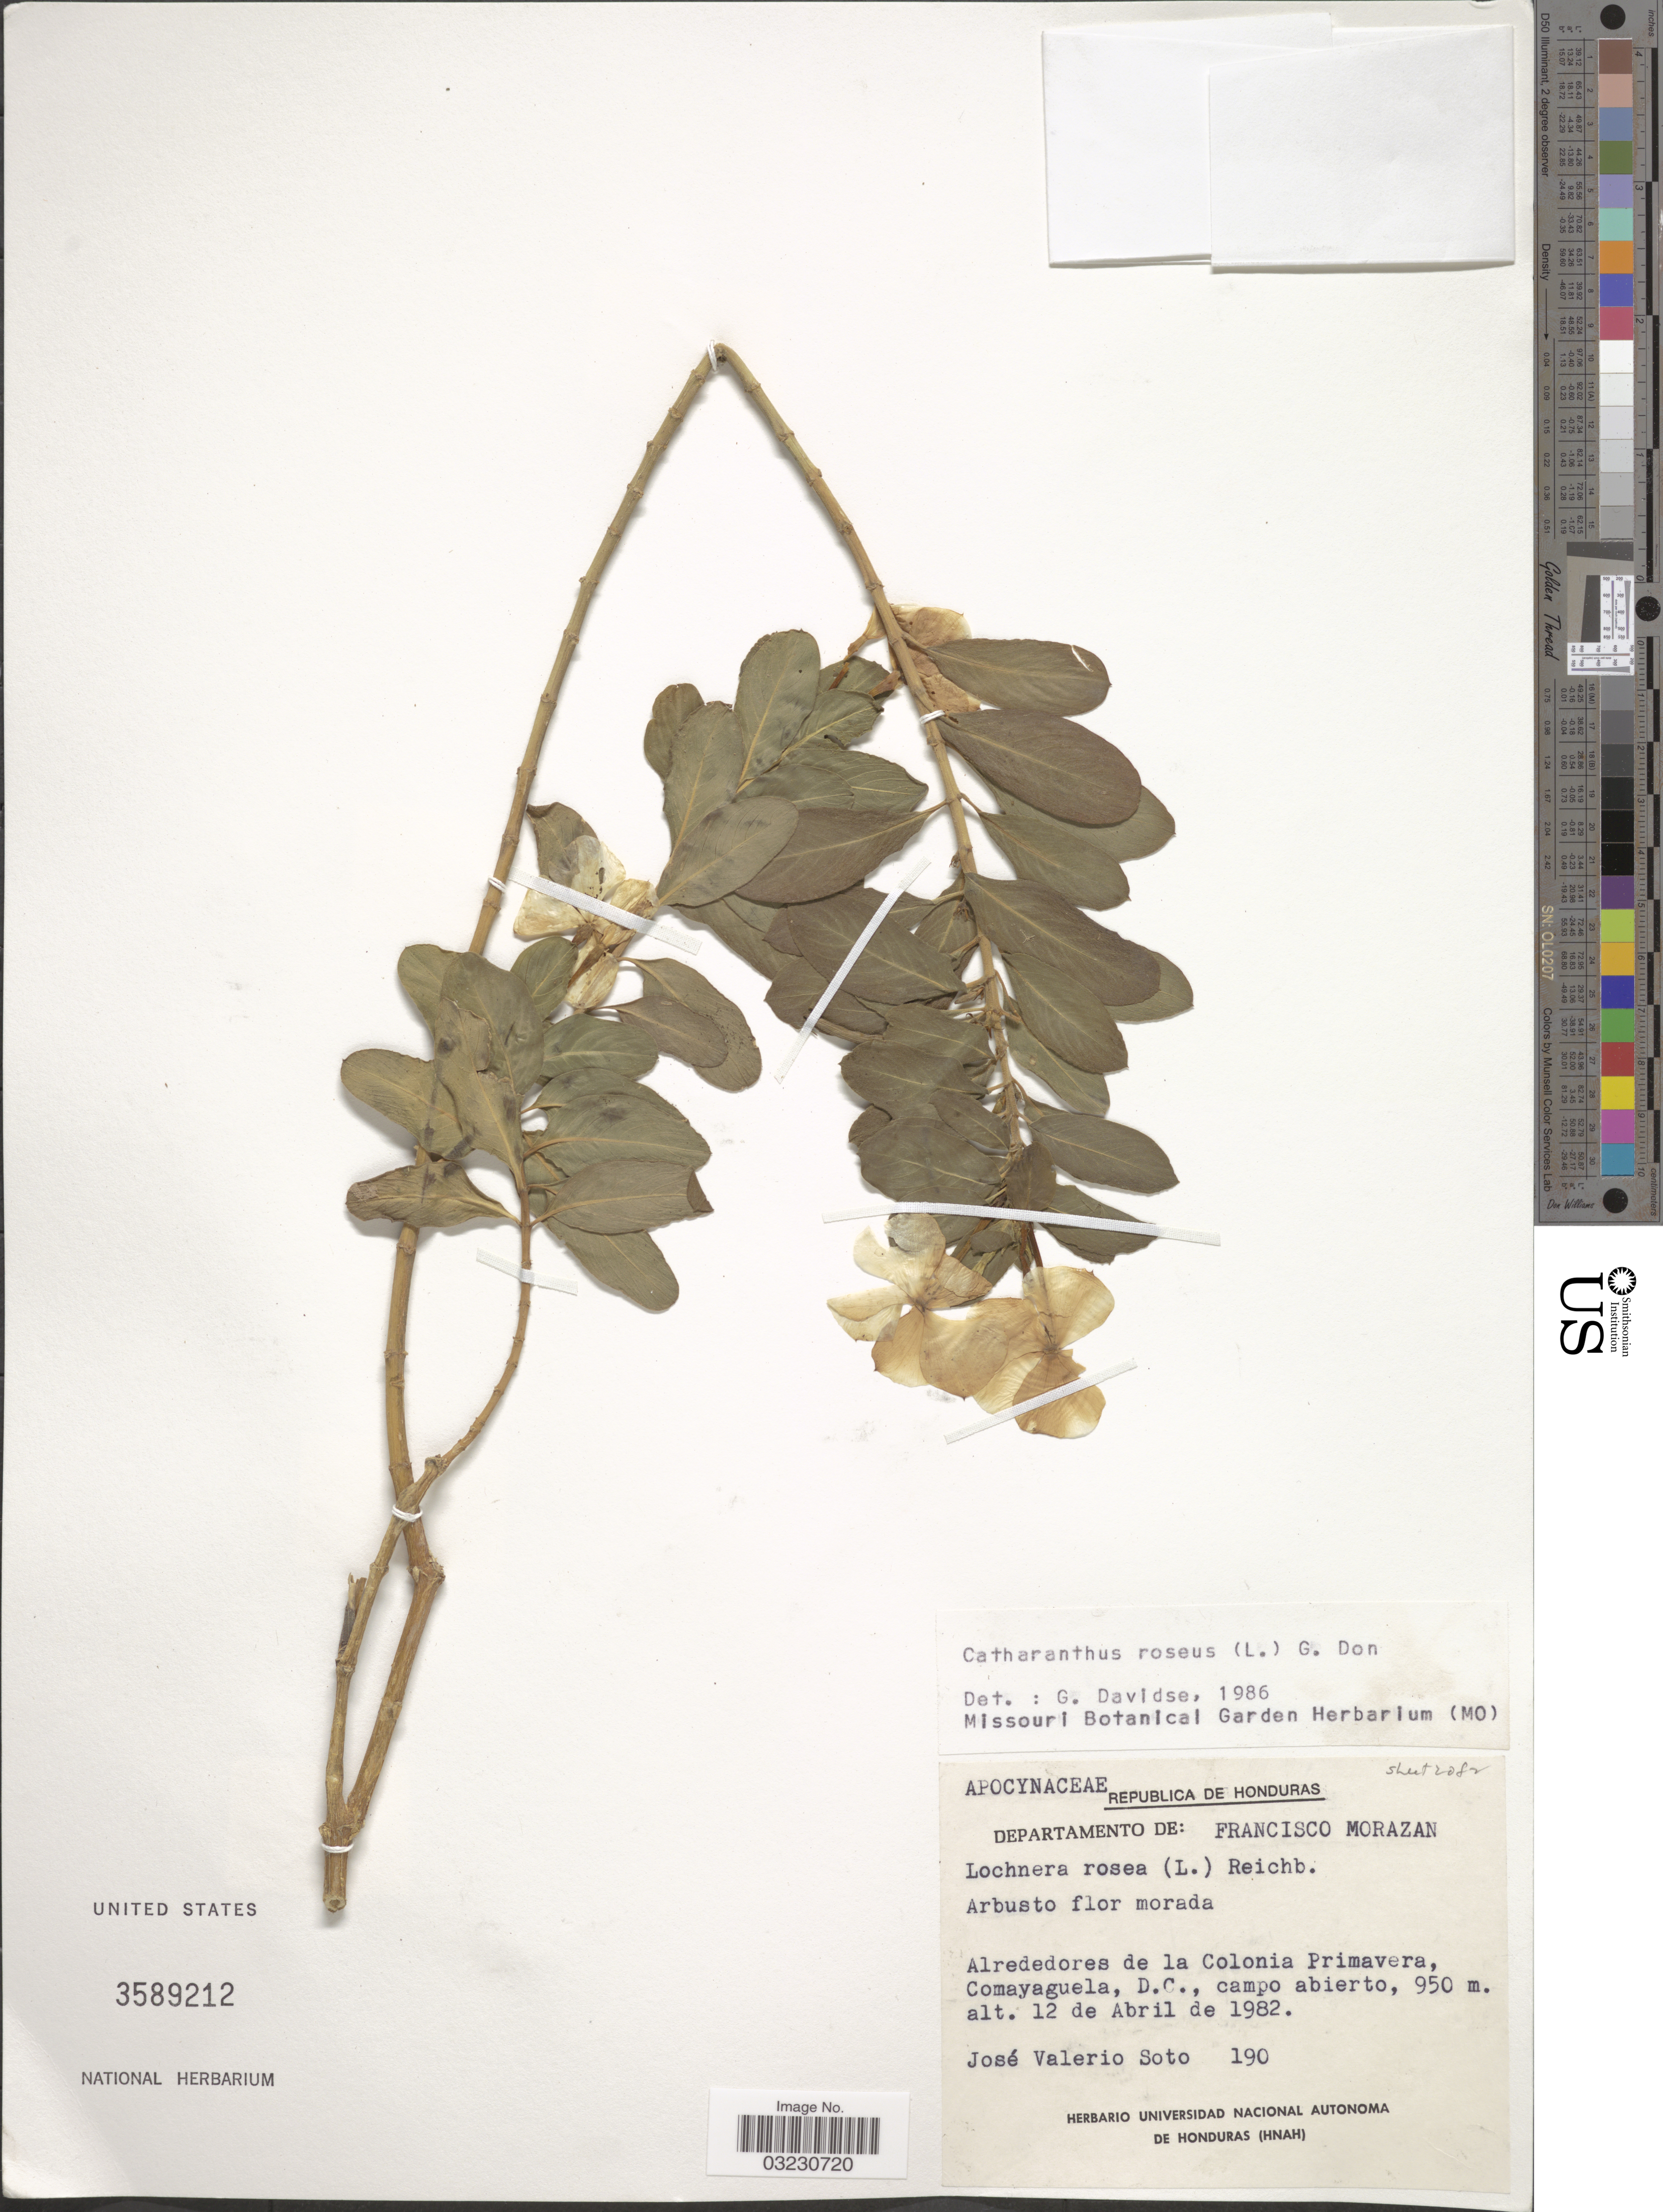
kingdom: Plantae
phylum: Tracheophyta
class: Magnoliopsida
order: Gentianales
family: Apocynaceae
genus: Catharanthus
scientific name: Catharanthus roseus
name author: (L.) G. Don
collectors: J. Soto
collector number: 190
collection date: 1982-04-12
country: Honduras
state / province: Fco. Morazán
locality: Departamento de: Francisco Morazan. Alrededores de la Colonia Primavera, Comayaguela, D.C., campo abierto.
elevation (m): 950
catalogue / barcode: US 3589212